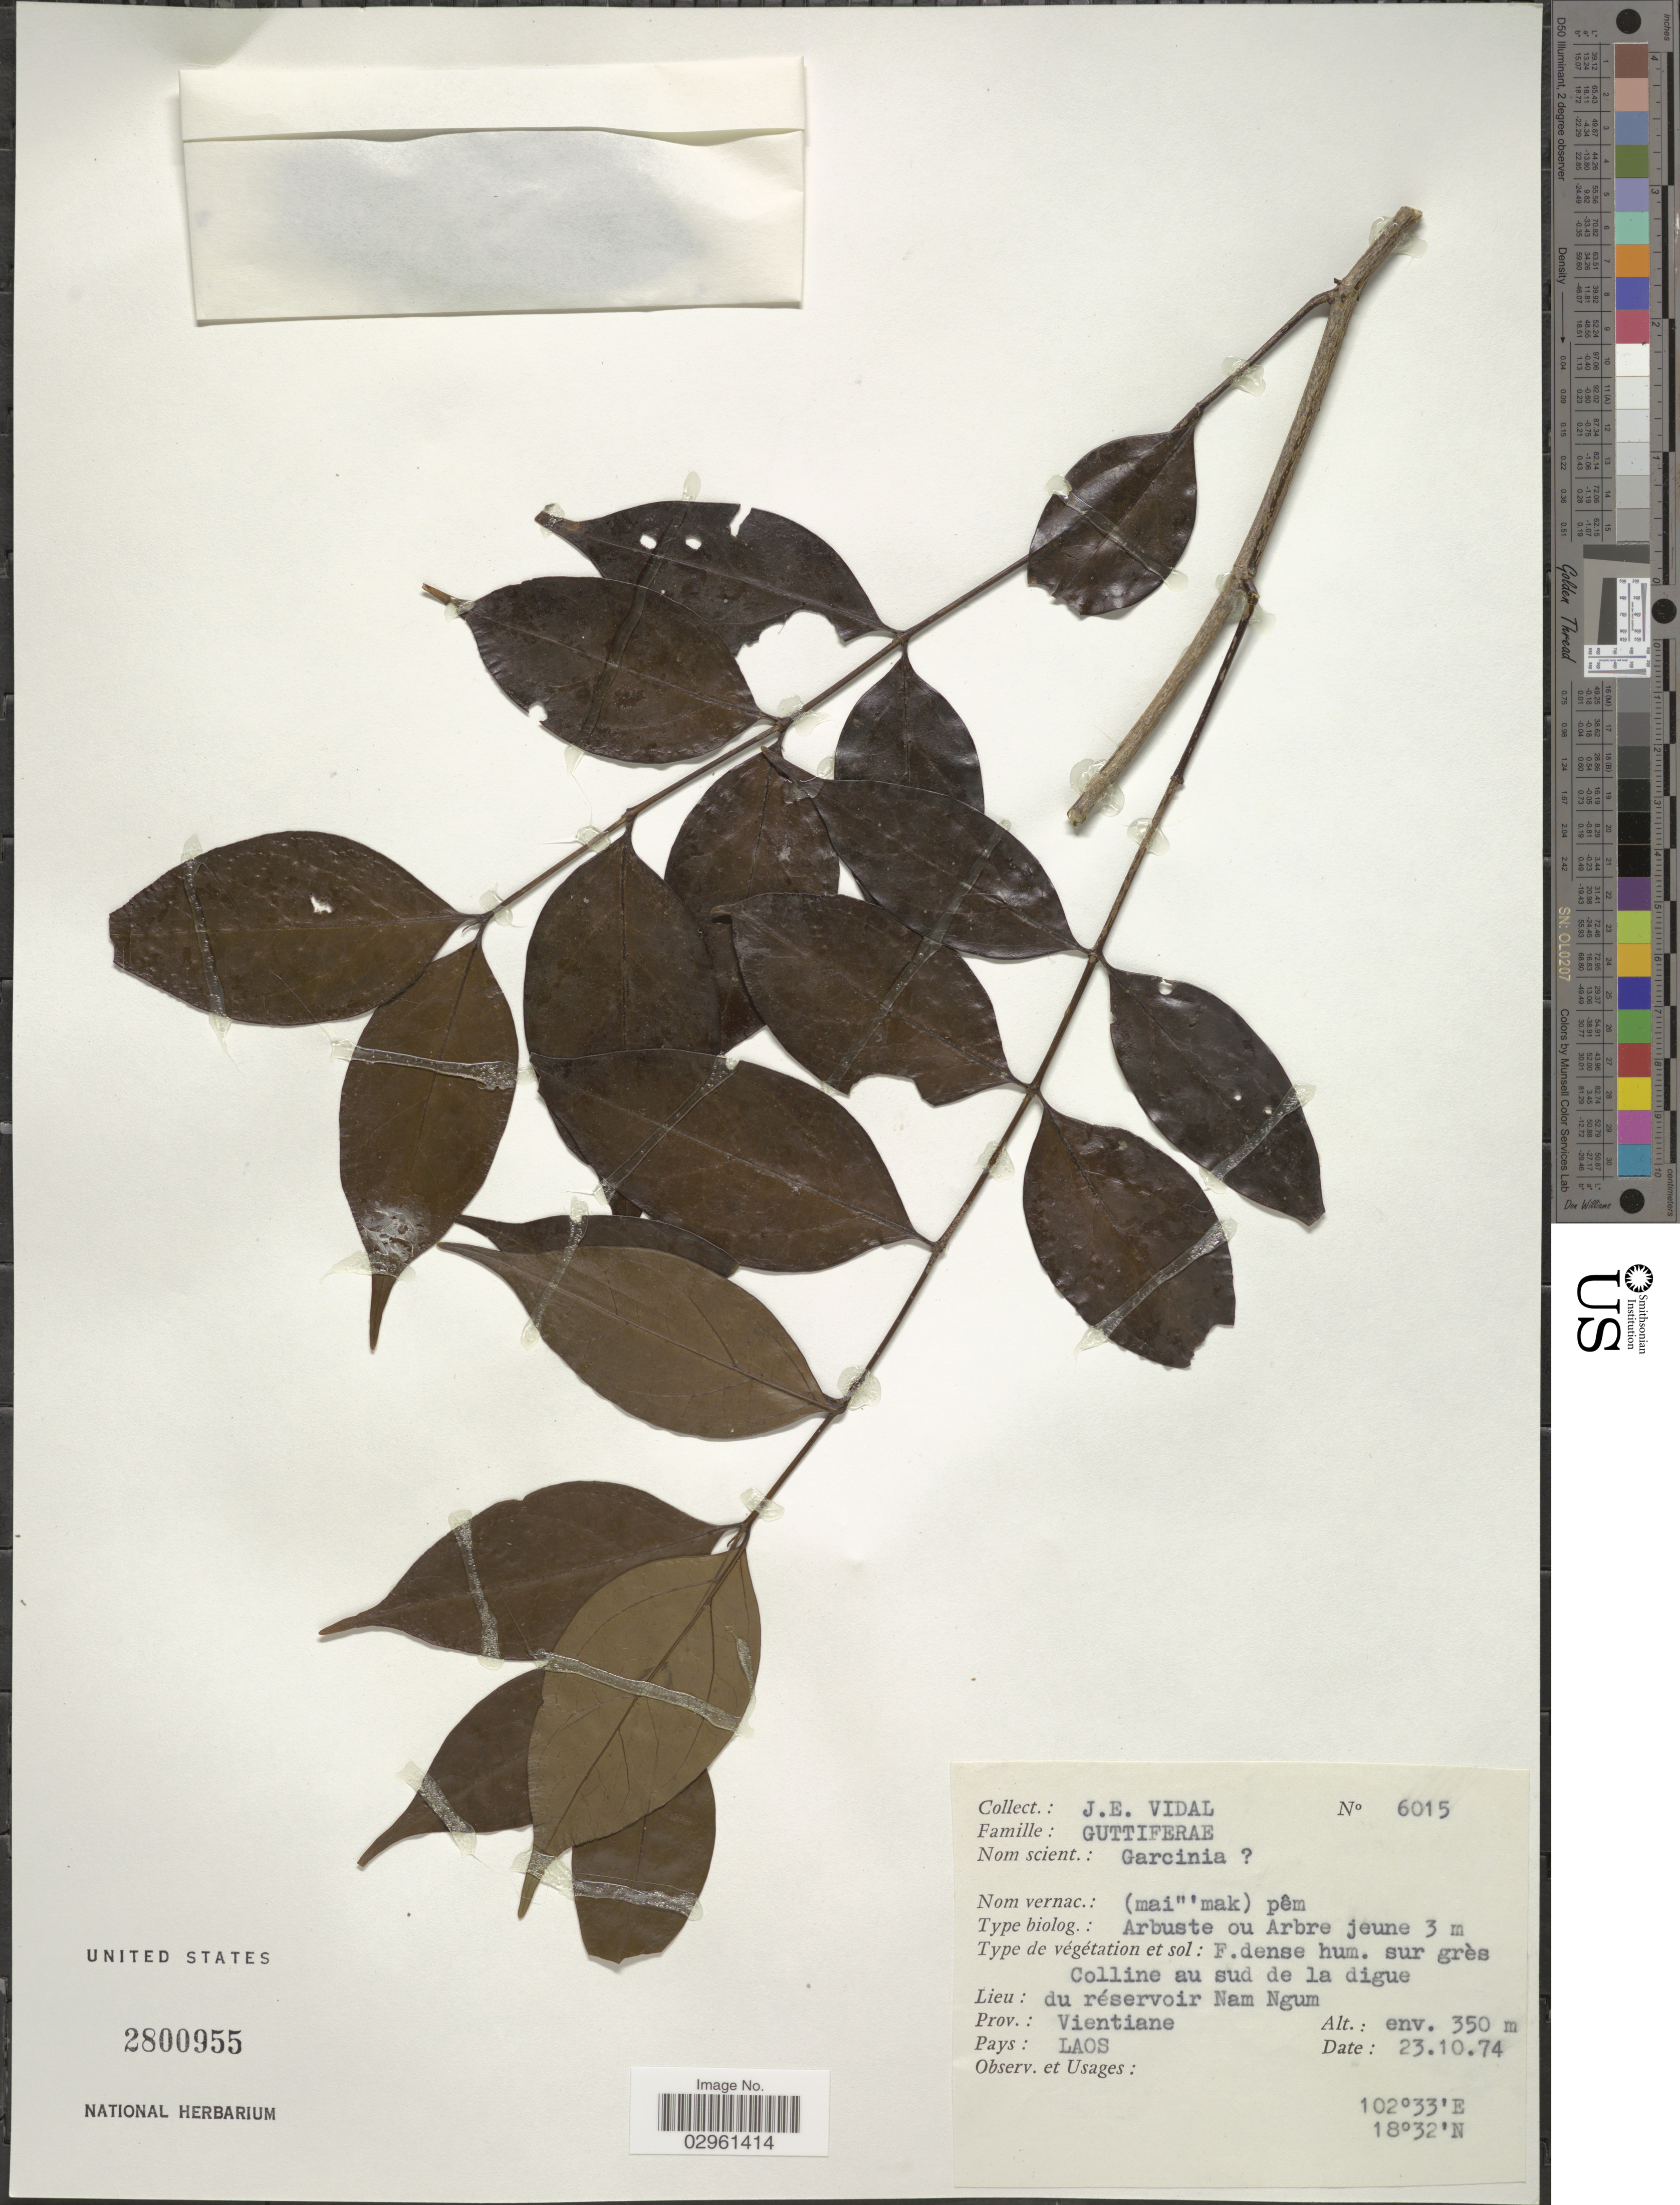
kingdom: Plantae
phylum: Tracheophyta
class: Magnoliopsida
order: Malpighiales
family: Clusiaceae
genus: Garcinia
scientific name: Garcinia sp.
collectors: J. E. Vidal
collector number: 6015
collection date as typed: Transcribed d/m/y: 23/10/74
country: Laos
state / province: Viangchan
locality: Colline au sud de la digue du réservoir Nam Ngum, Prov.: Vientiane.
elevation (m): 350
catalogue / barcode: US 2800955